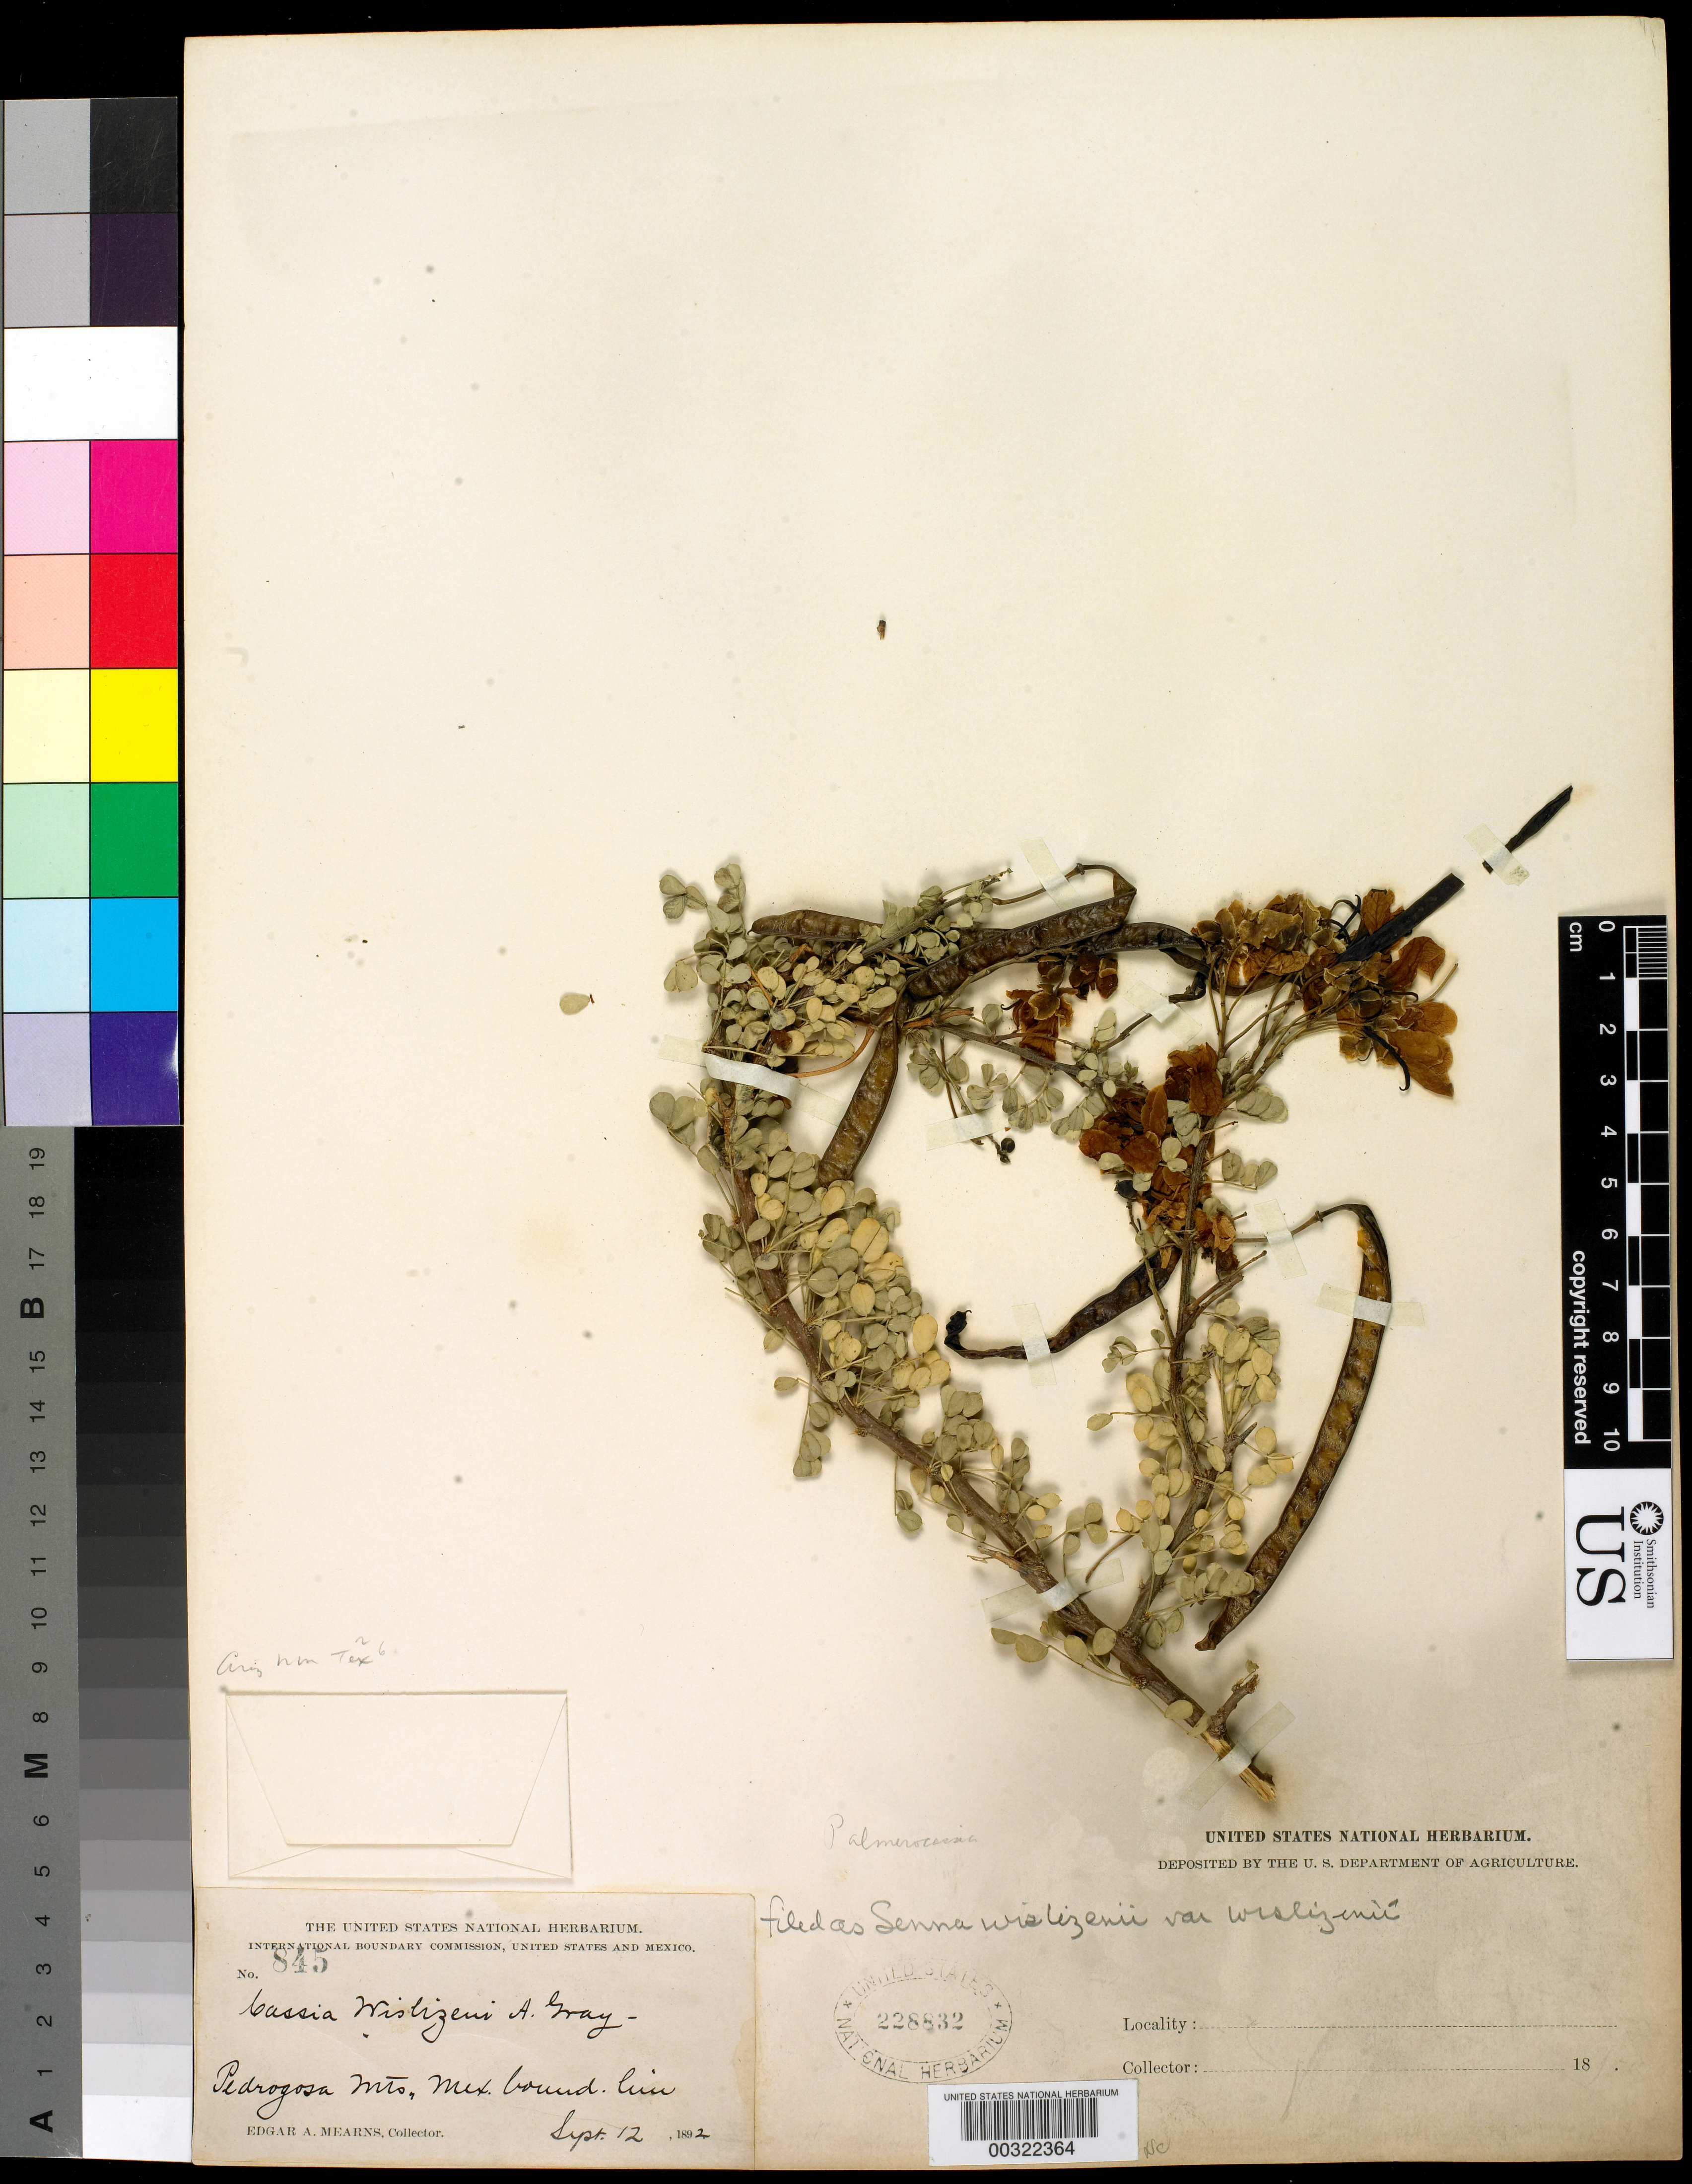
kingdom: Plantae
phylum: Tracheophyta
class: Magnoliopsida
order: Fabales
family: Fabaceae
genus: Senna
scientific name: Senna wislizeni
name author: (A. Gray) H.S. Irwin & Barneby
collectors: E. A. Mearns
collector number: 845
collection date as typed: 12 Sep 1892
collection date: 1892-09-12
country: United States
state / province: Texas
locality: Pedrogosa mts., mexican boundary line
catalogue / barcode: US 228832